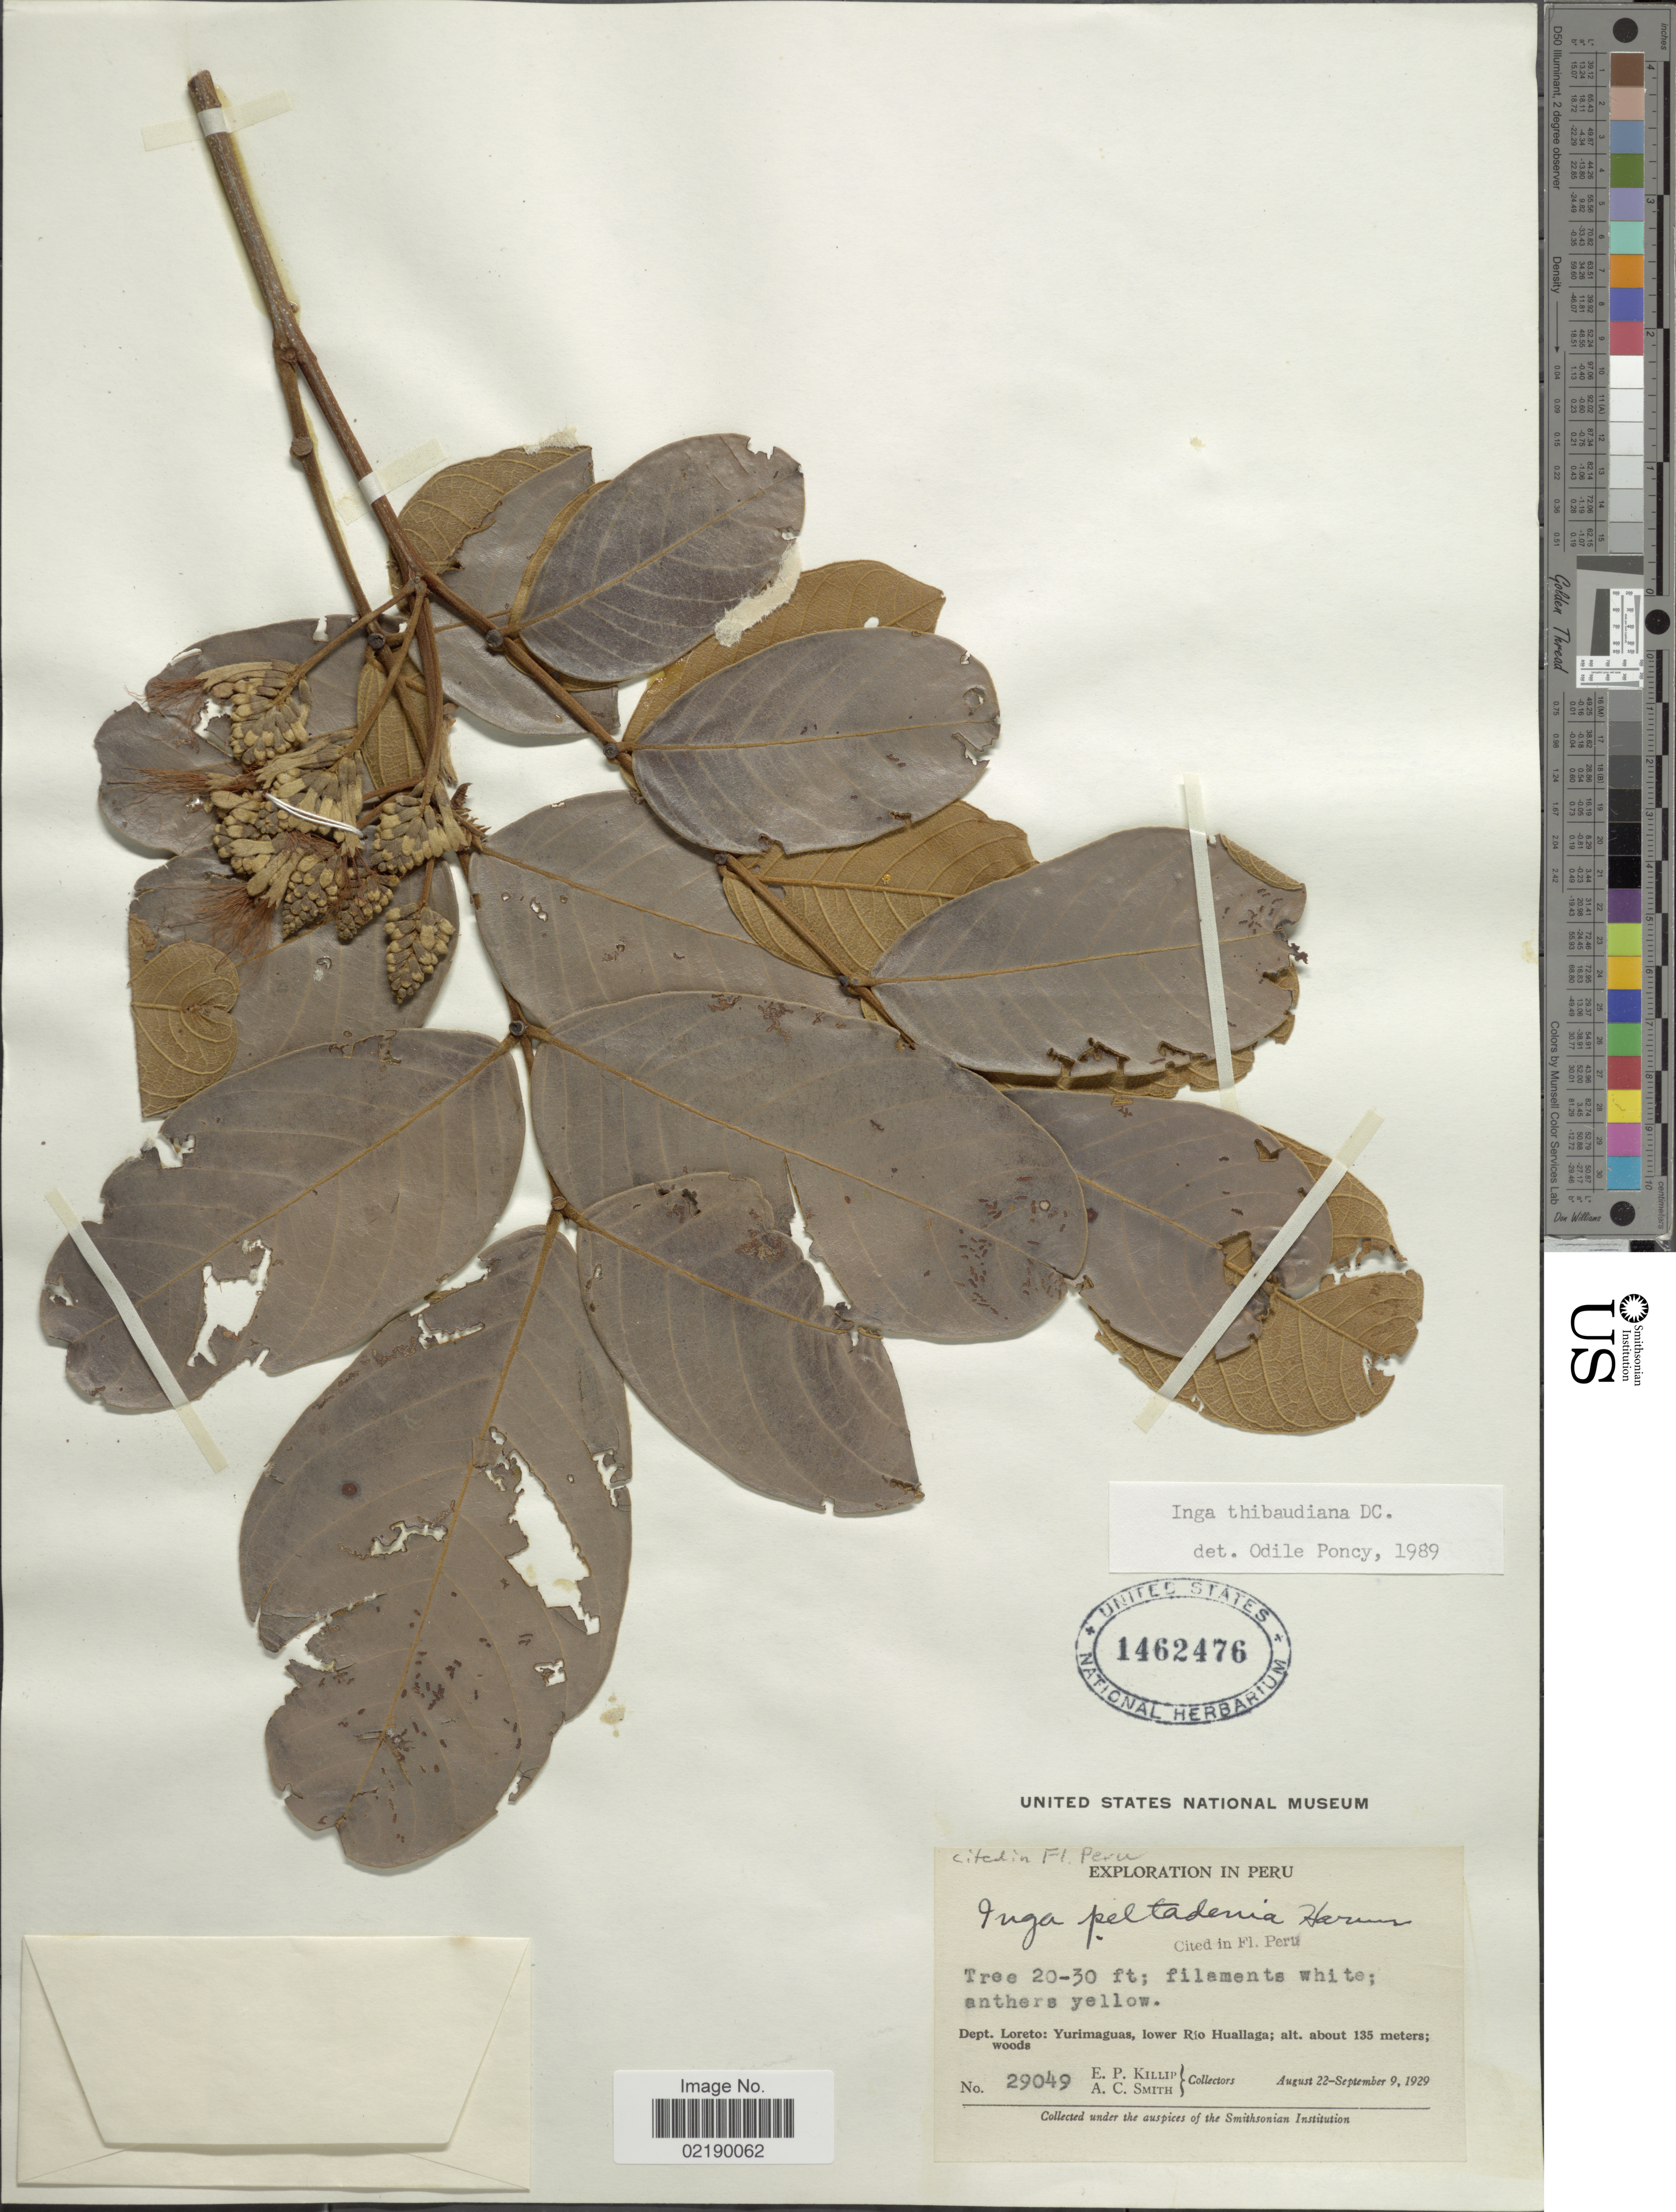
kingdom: Plantae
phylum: Tracheophyta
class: Magnoliopsida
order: Fabales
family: Fabaceae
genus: Inga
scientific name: Inga thibaudiana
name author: DC.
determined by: Poncy, O.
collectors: E. P. Killip & A. C. Smith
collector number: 29049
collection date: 1929-08-22/1929-09-09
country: Peru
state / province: Loreto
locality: Yurimaguas, lower Rio Huallaga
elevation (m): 135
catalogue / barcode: US 1462476